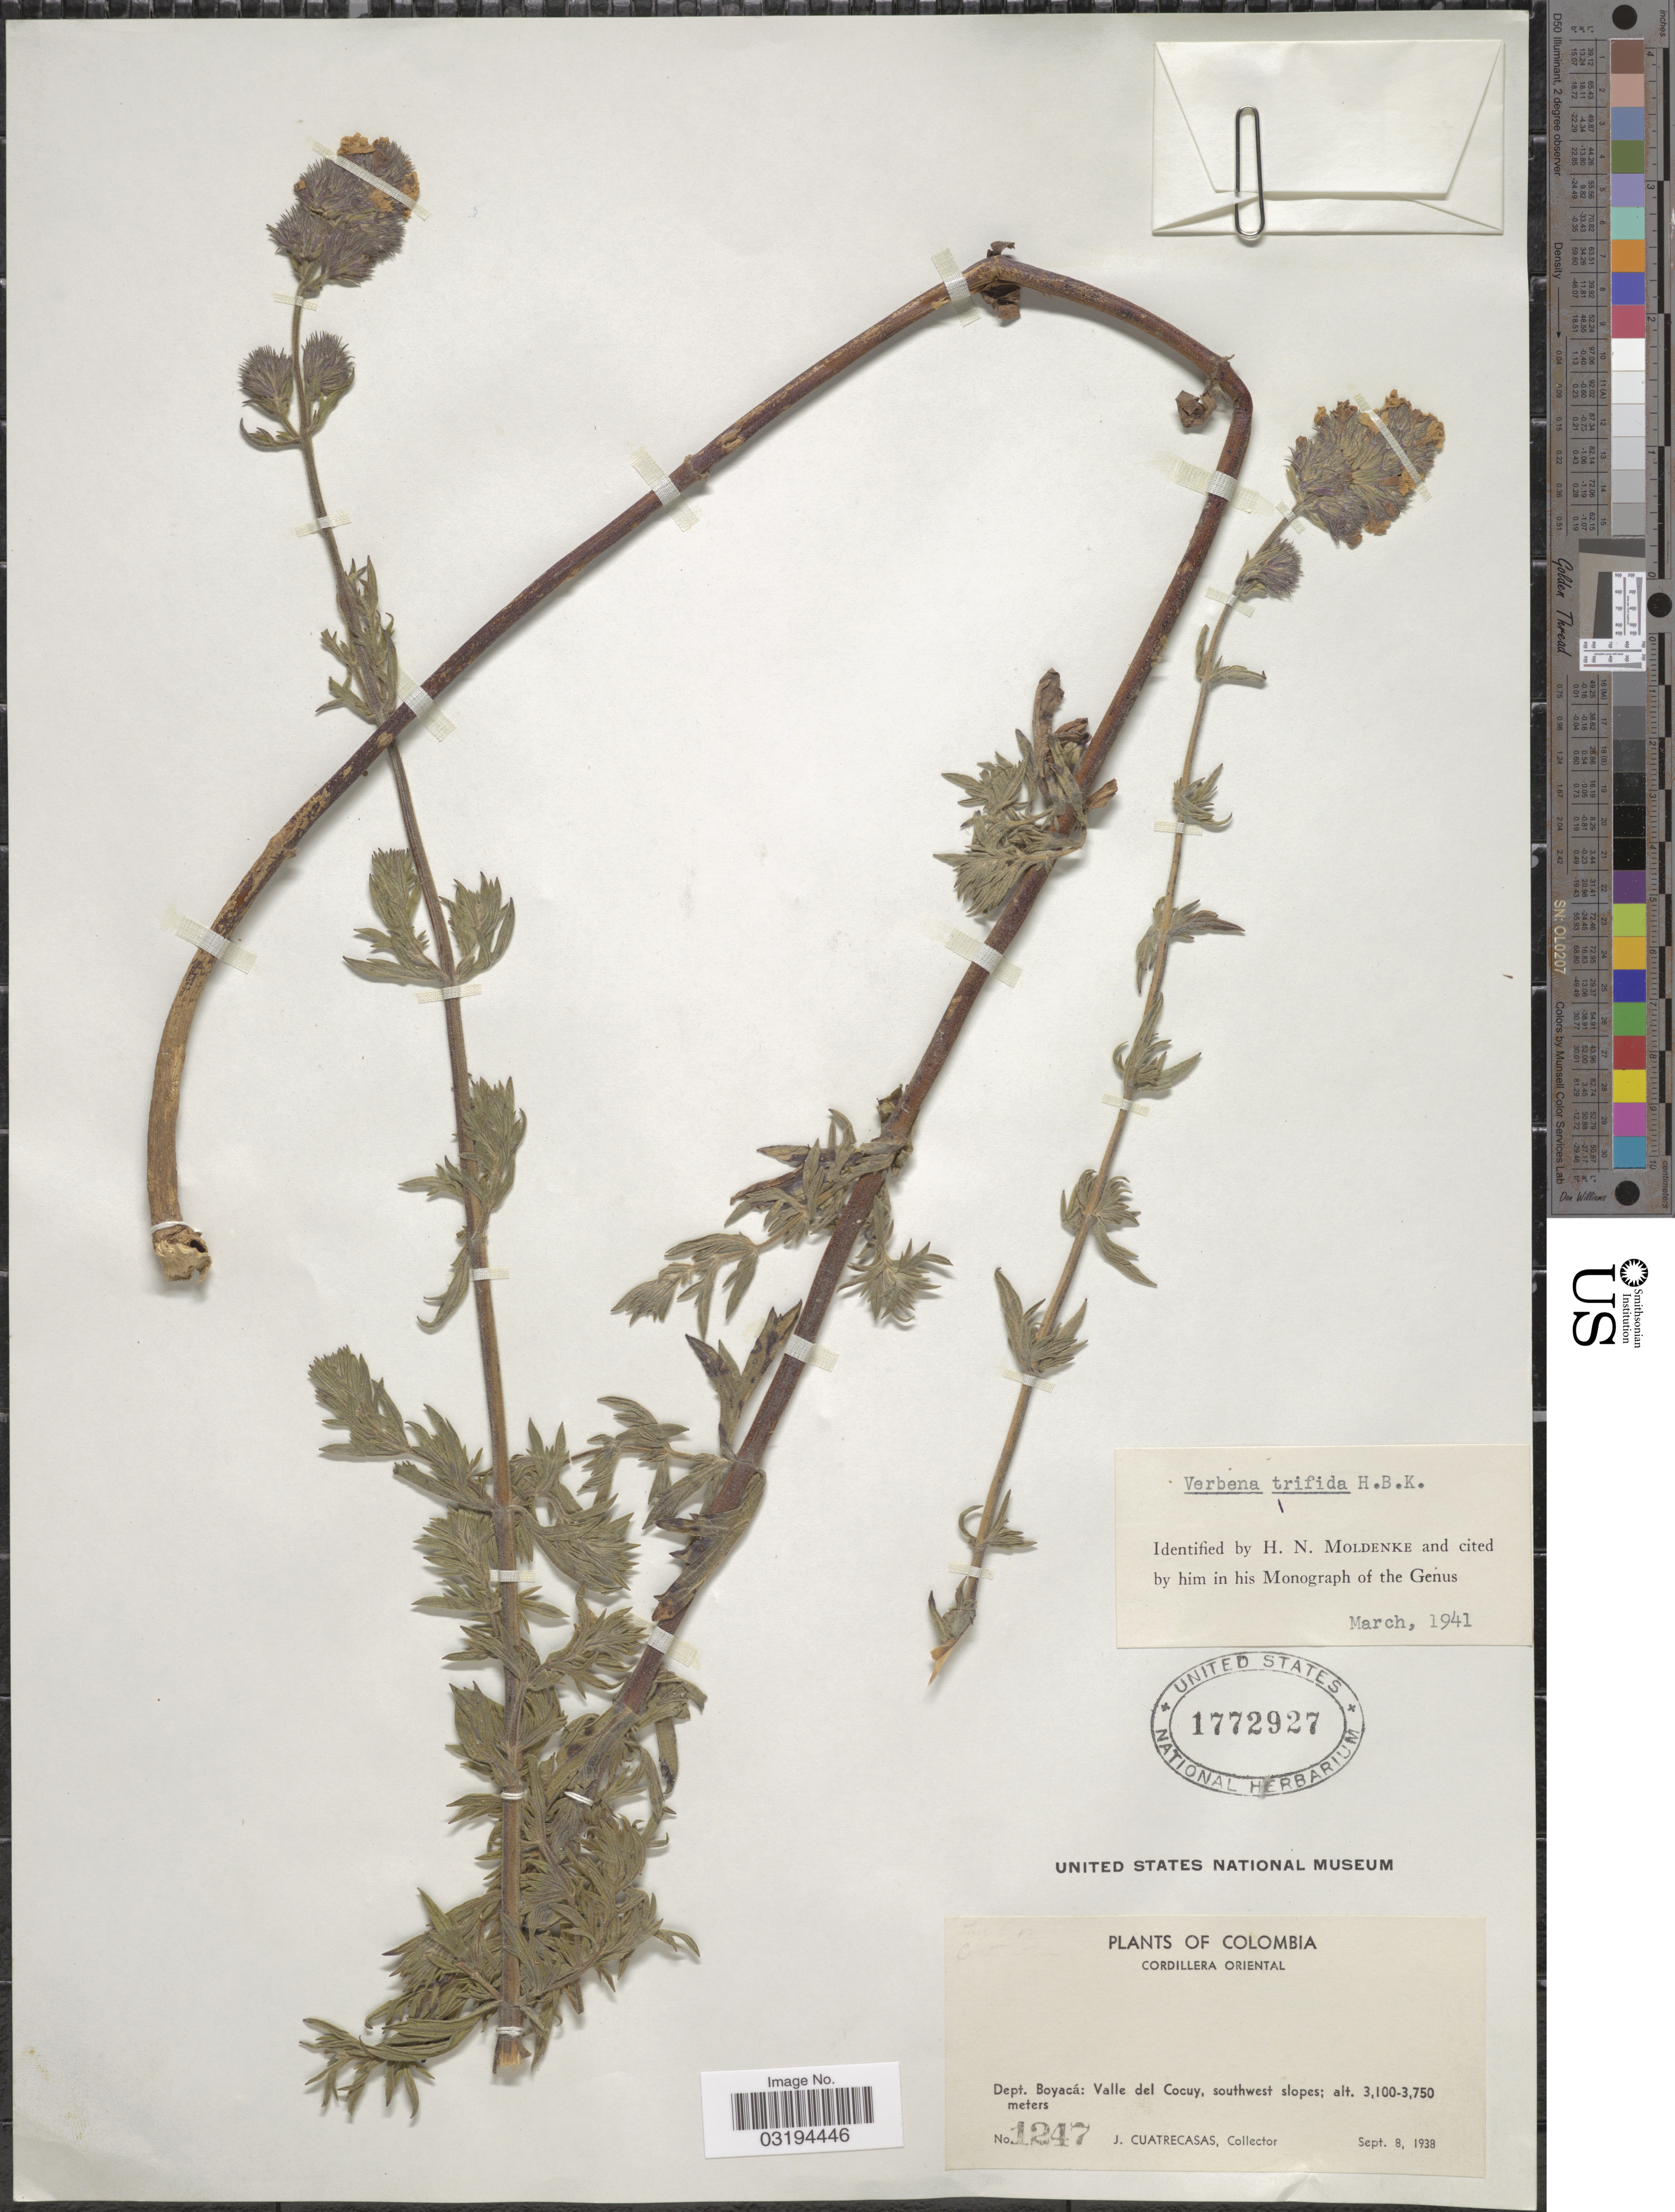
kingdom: Plantae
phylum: Tracheophyta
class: Magnoliopsida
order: Lamiales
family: Verbenaceae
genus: Verbena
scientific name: Verbena trifida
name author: Kunth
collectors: J. Cuatrecasas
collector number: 1247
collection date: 1938-09-08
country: Colombia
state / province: Boyacá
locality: Cordillera Oriental, Valle de Cocuy, southwest slopes.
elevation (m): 3100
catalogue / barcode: US 1772927